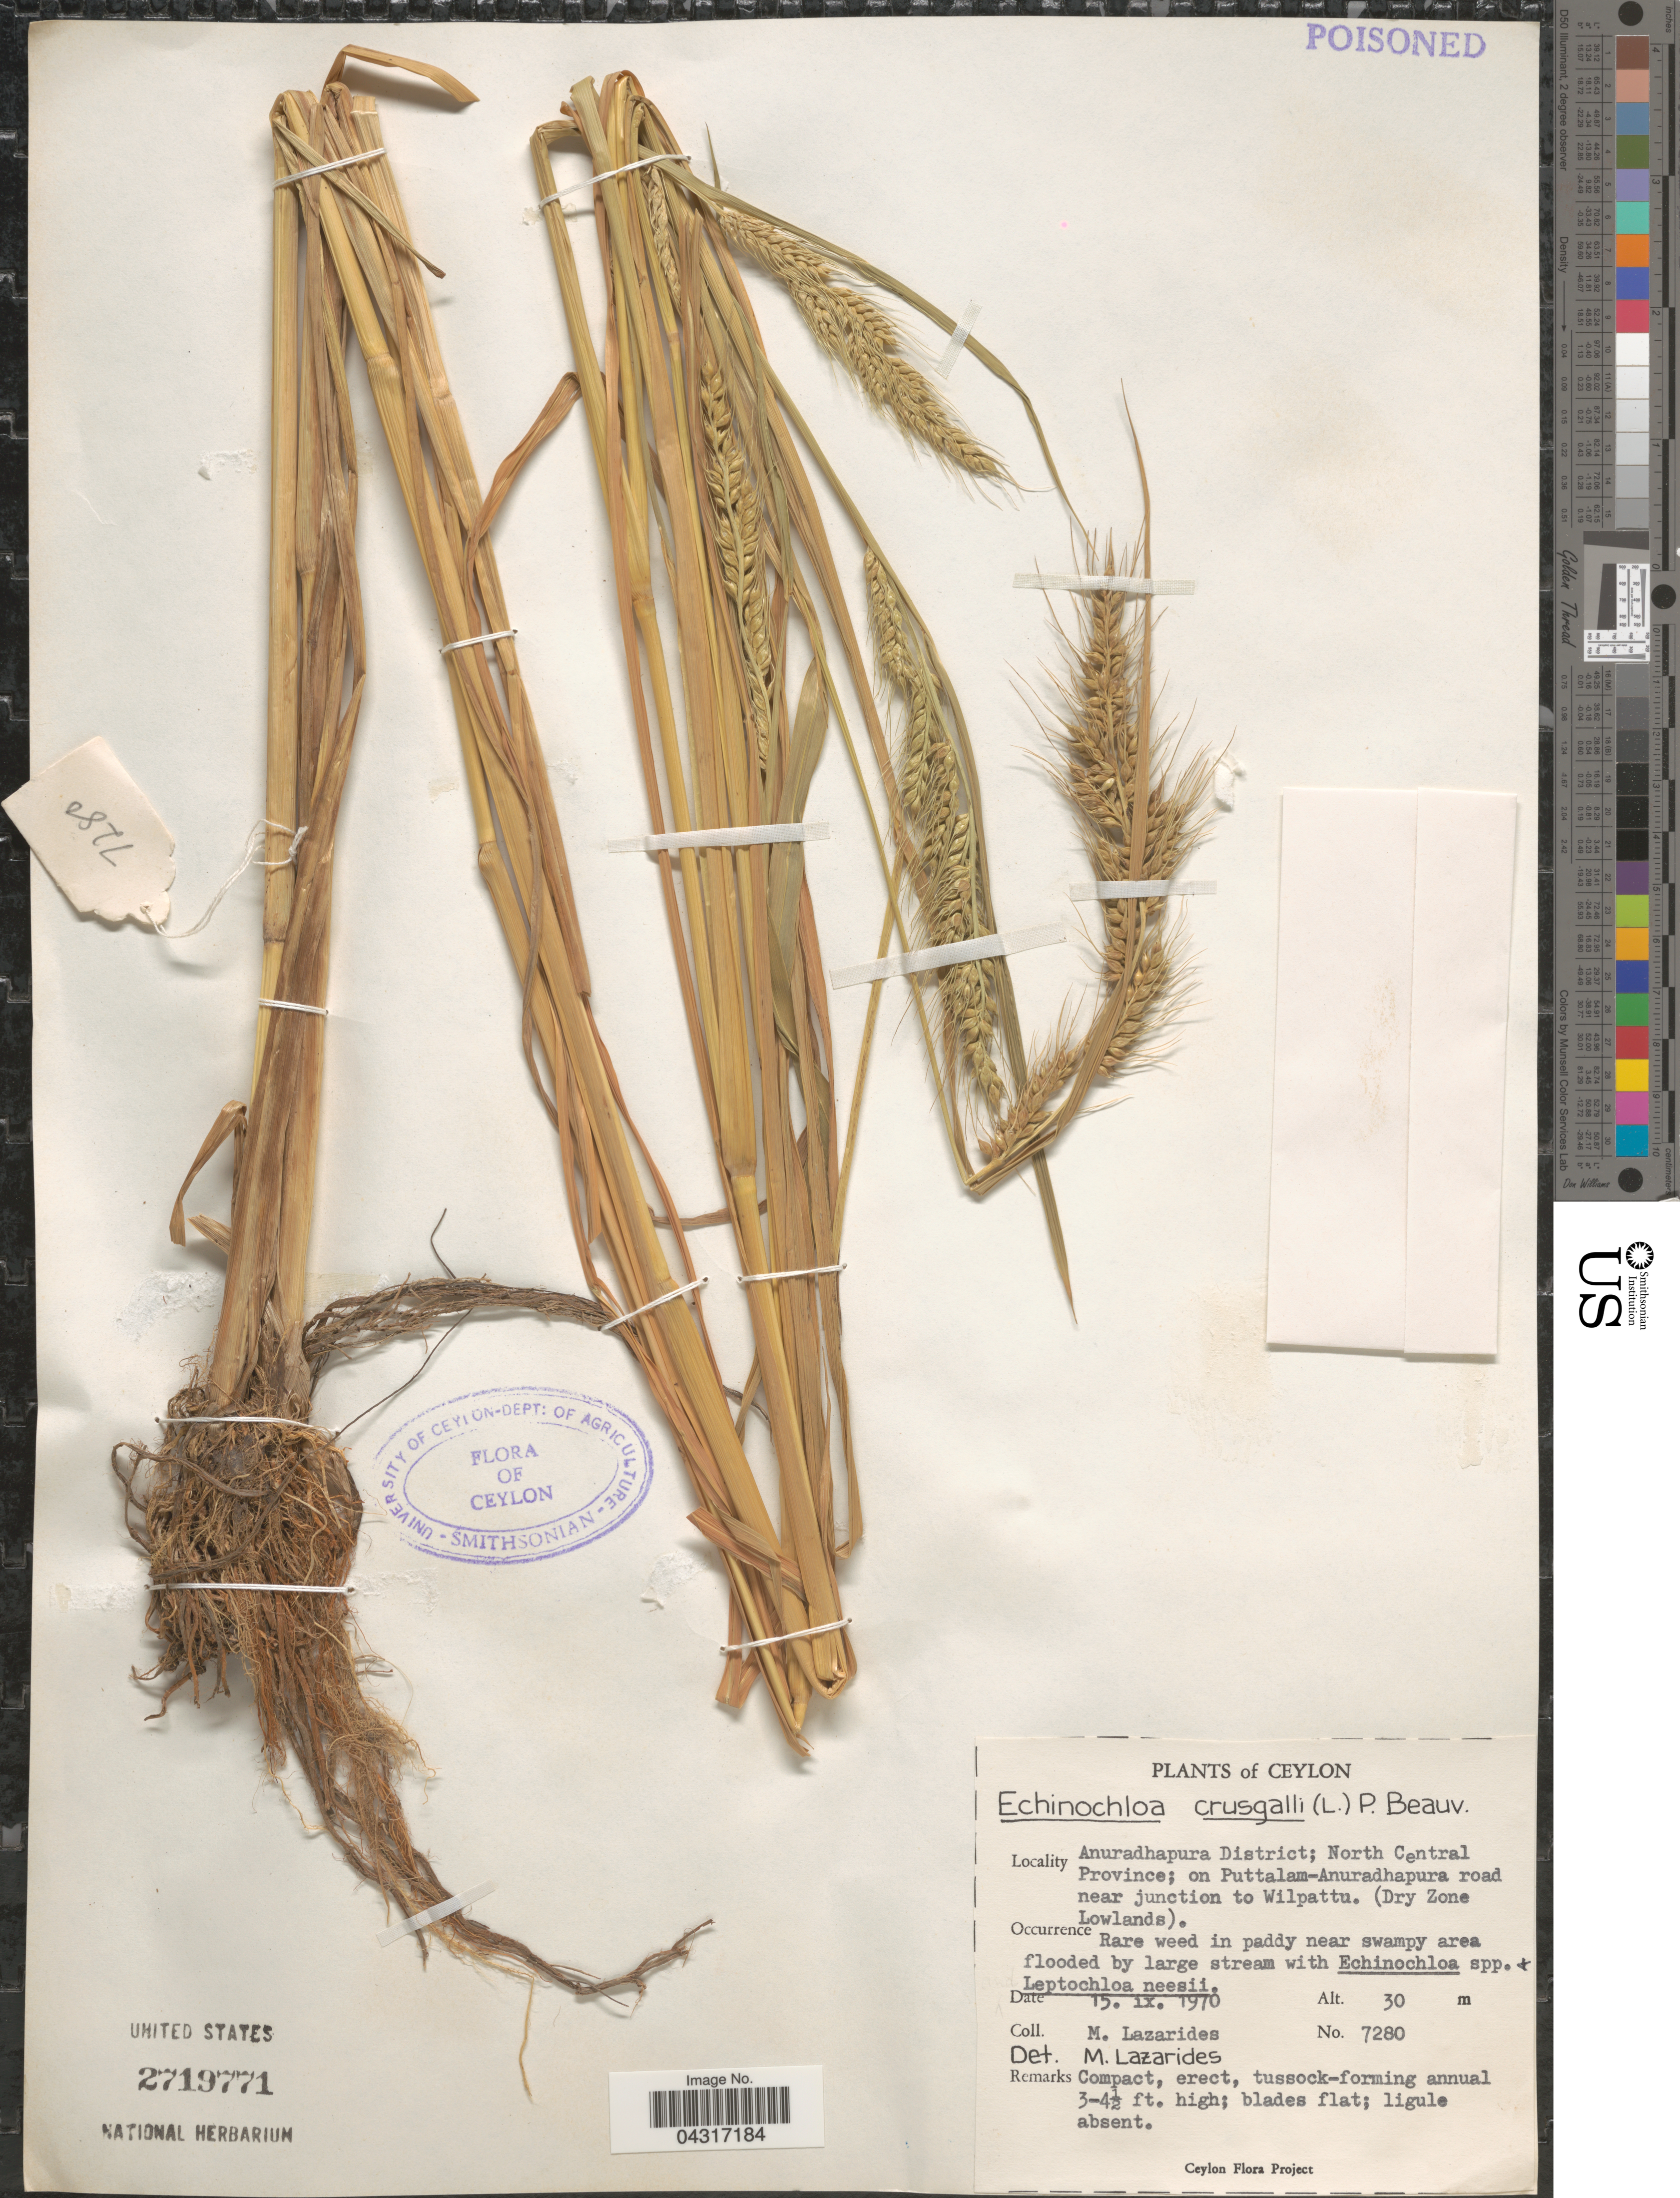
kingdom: Plantae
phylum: Tracheophyta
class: Liliopsida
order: Poales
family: Poaceae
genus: Echinochloa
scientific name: Echinochloa crus-galli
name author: (L.) P. Beauv.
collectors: M. Lazarides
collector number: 7280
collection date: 1970-09-15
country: Sri Lanka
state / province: North Central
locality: Ceylon. Anuradhapura District; on Puttalam-Anuradhapura road near junction to Wilpattu. (Dry Zone Lowlands).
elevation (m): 30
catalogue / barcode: US 2719771